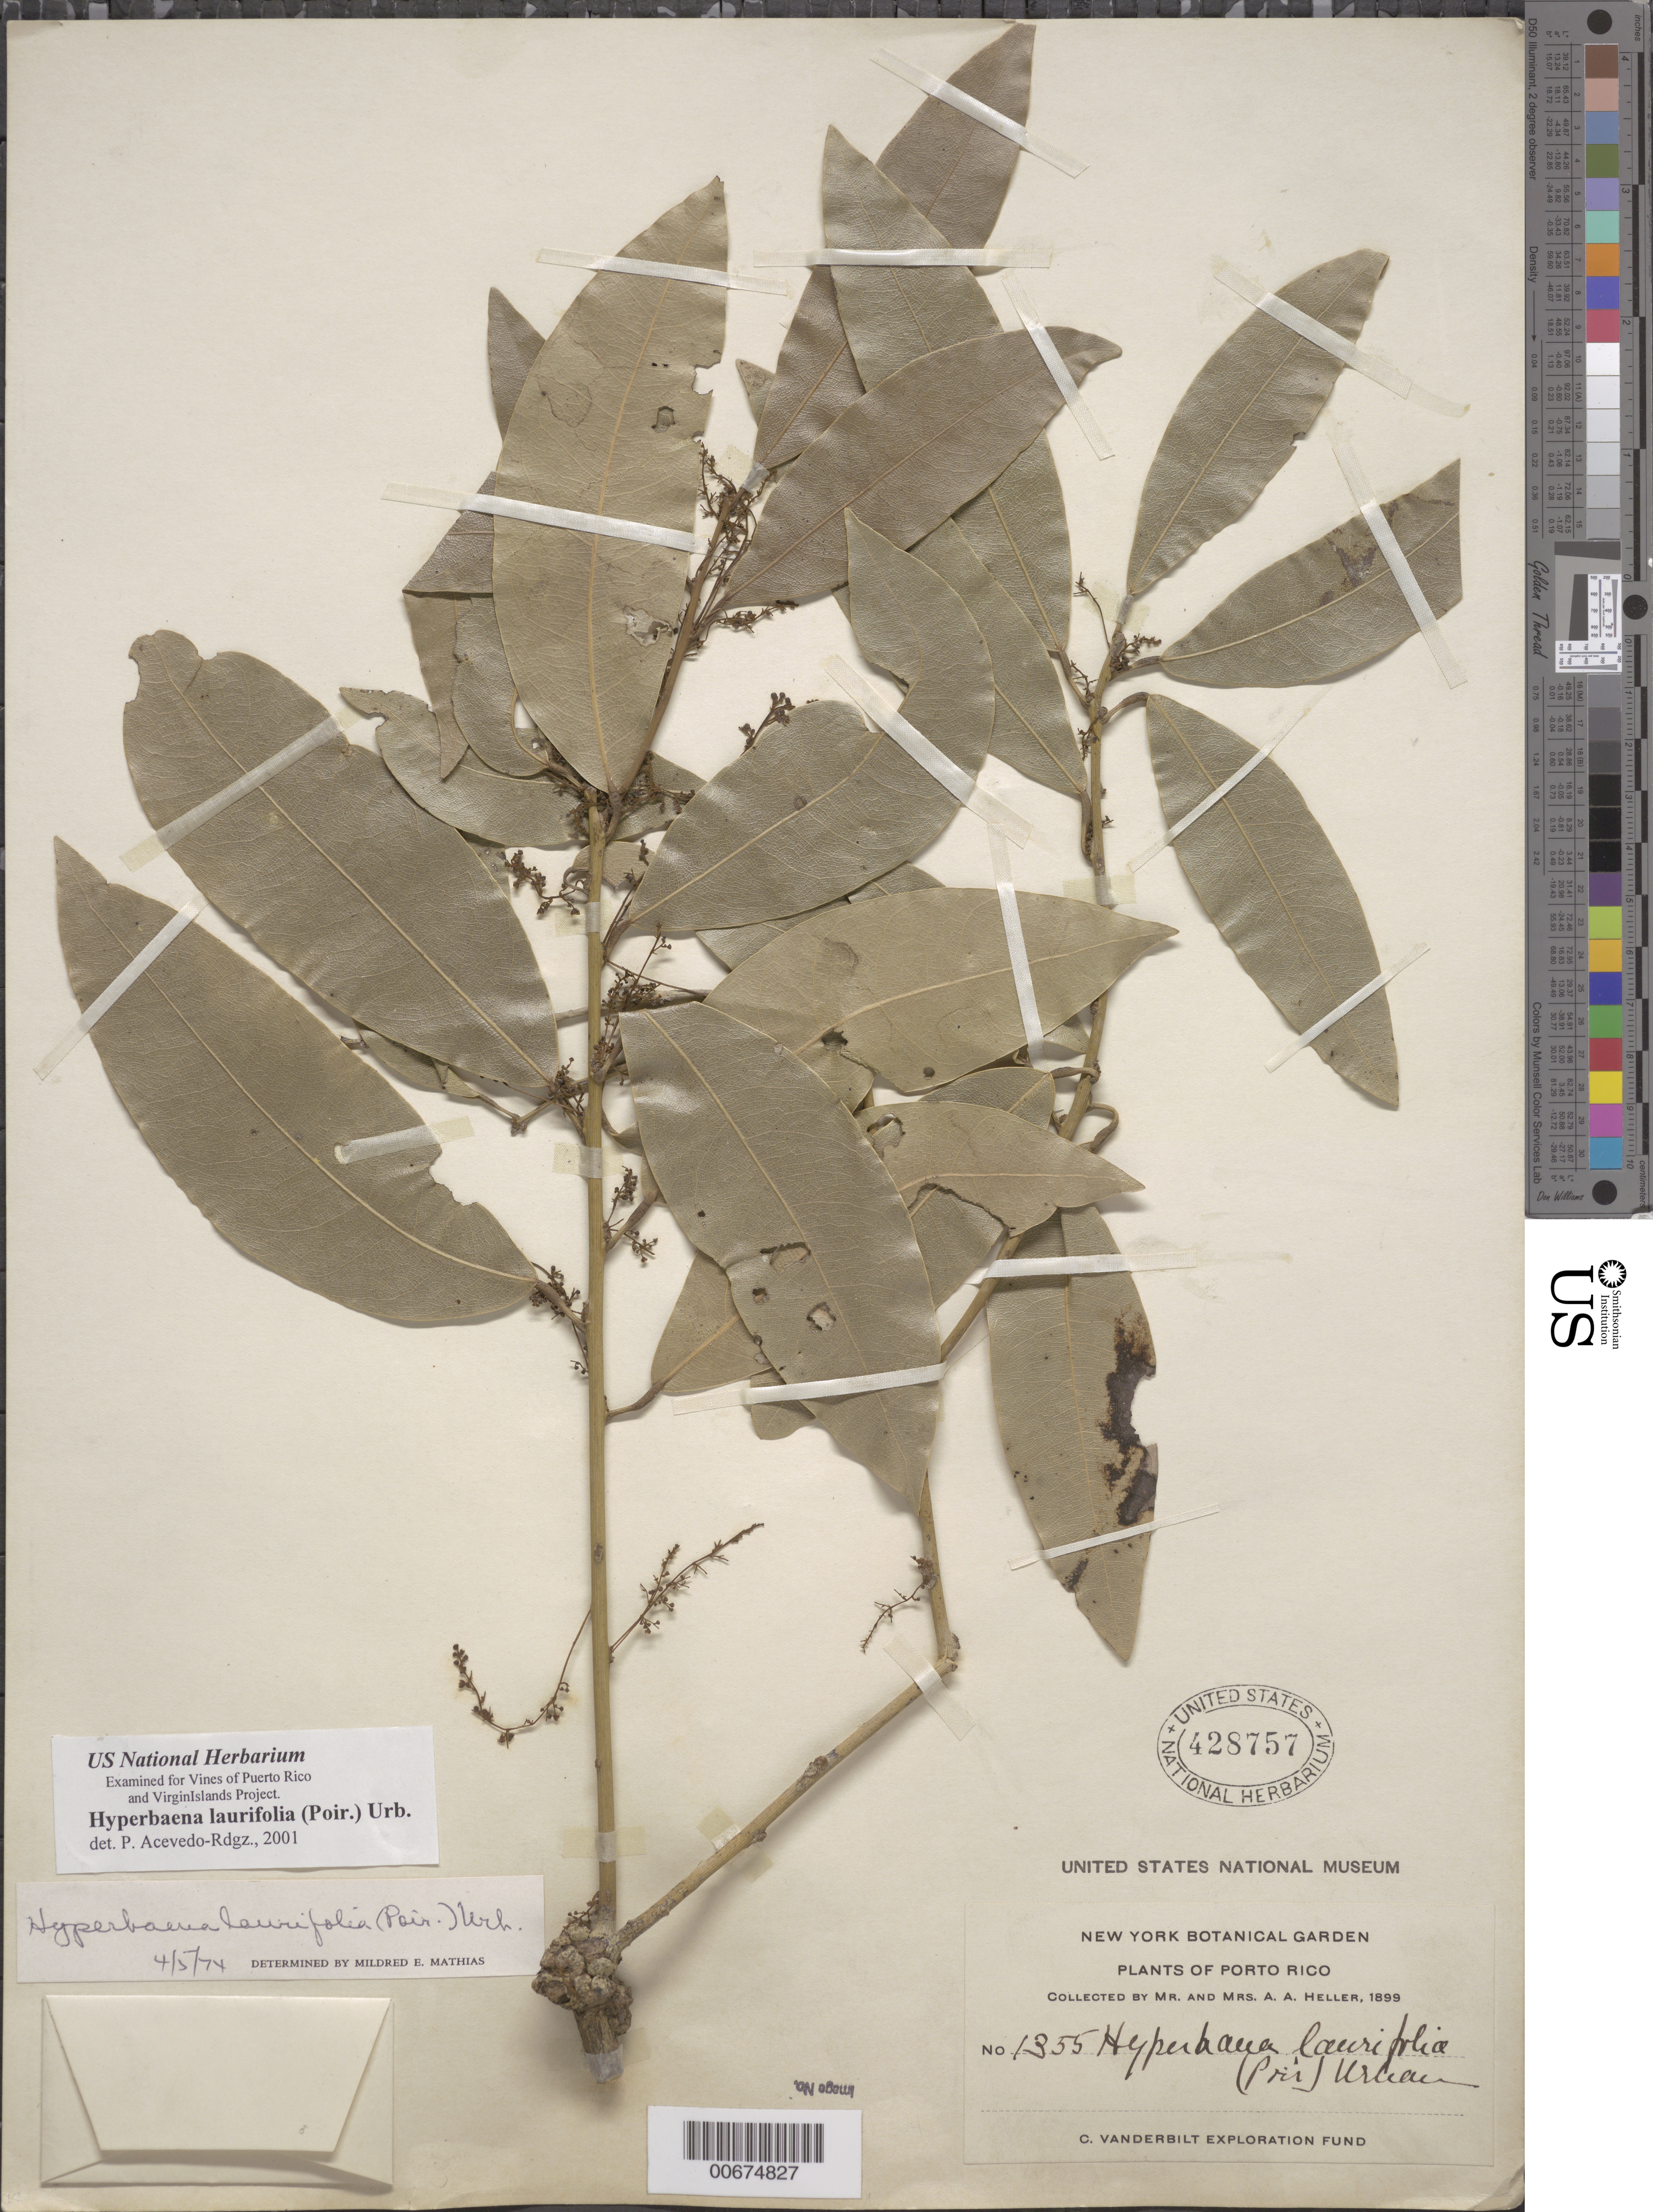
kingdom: Plantae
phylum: Tracheophyta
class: Magnoliopsida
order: Ranunculales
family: Menispermaceae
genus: Hyperbaena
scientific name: Hyperbaena laurifolia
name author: (Poir.) Urb.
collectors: A. A. Heller & E. G. Heller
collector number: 1355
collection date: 1899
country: Puerto Rico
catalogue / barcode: US 428757